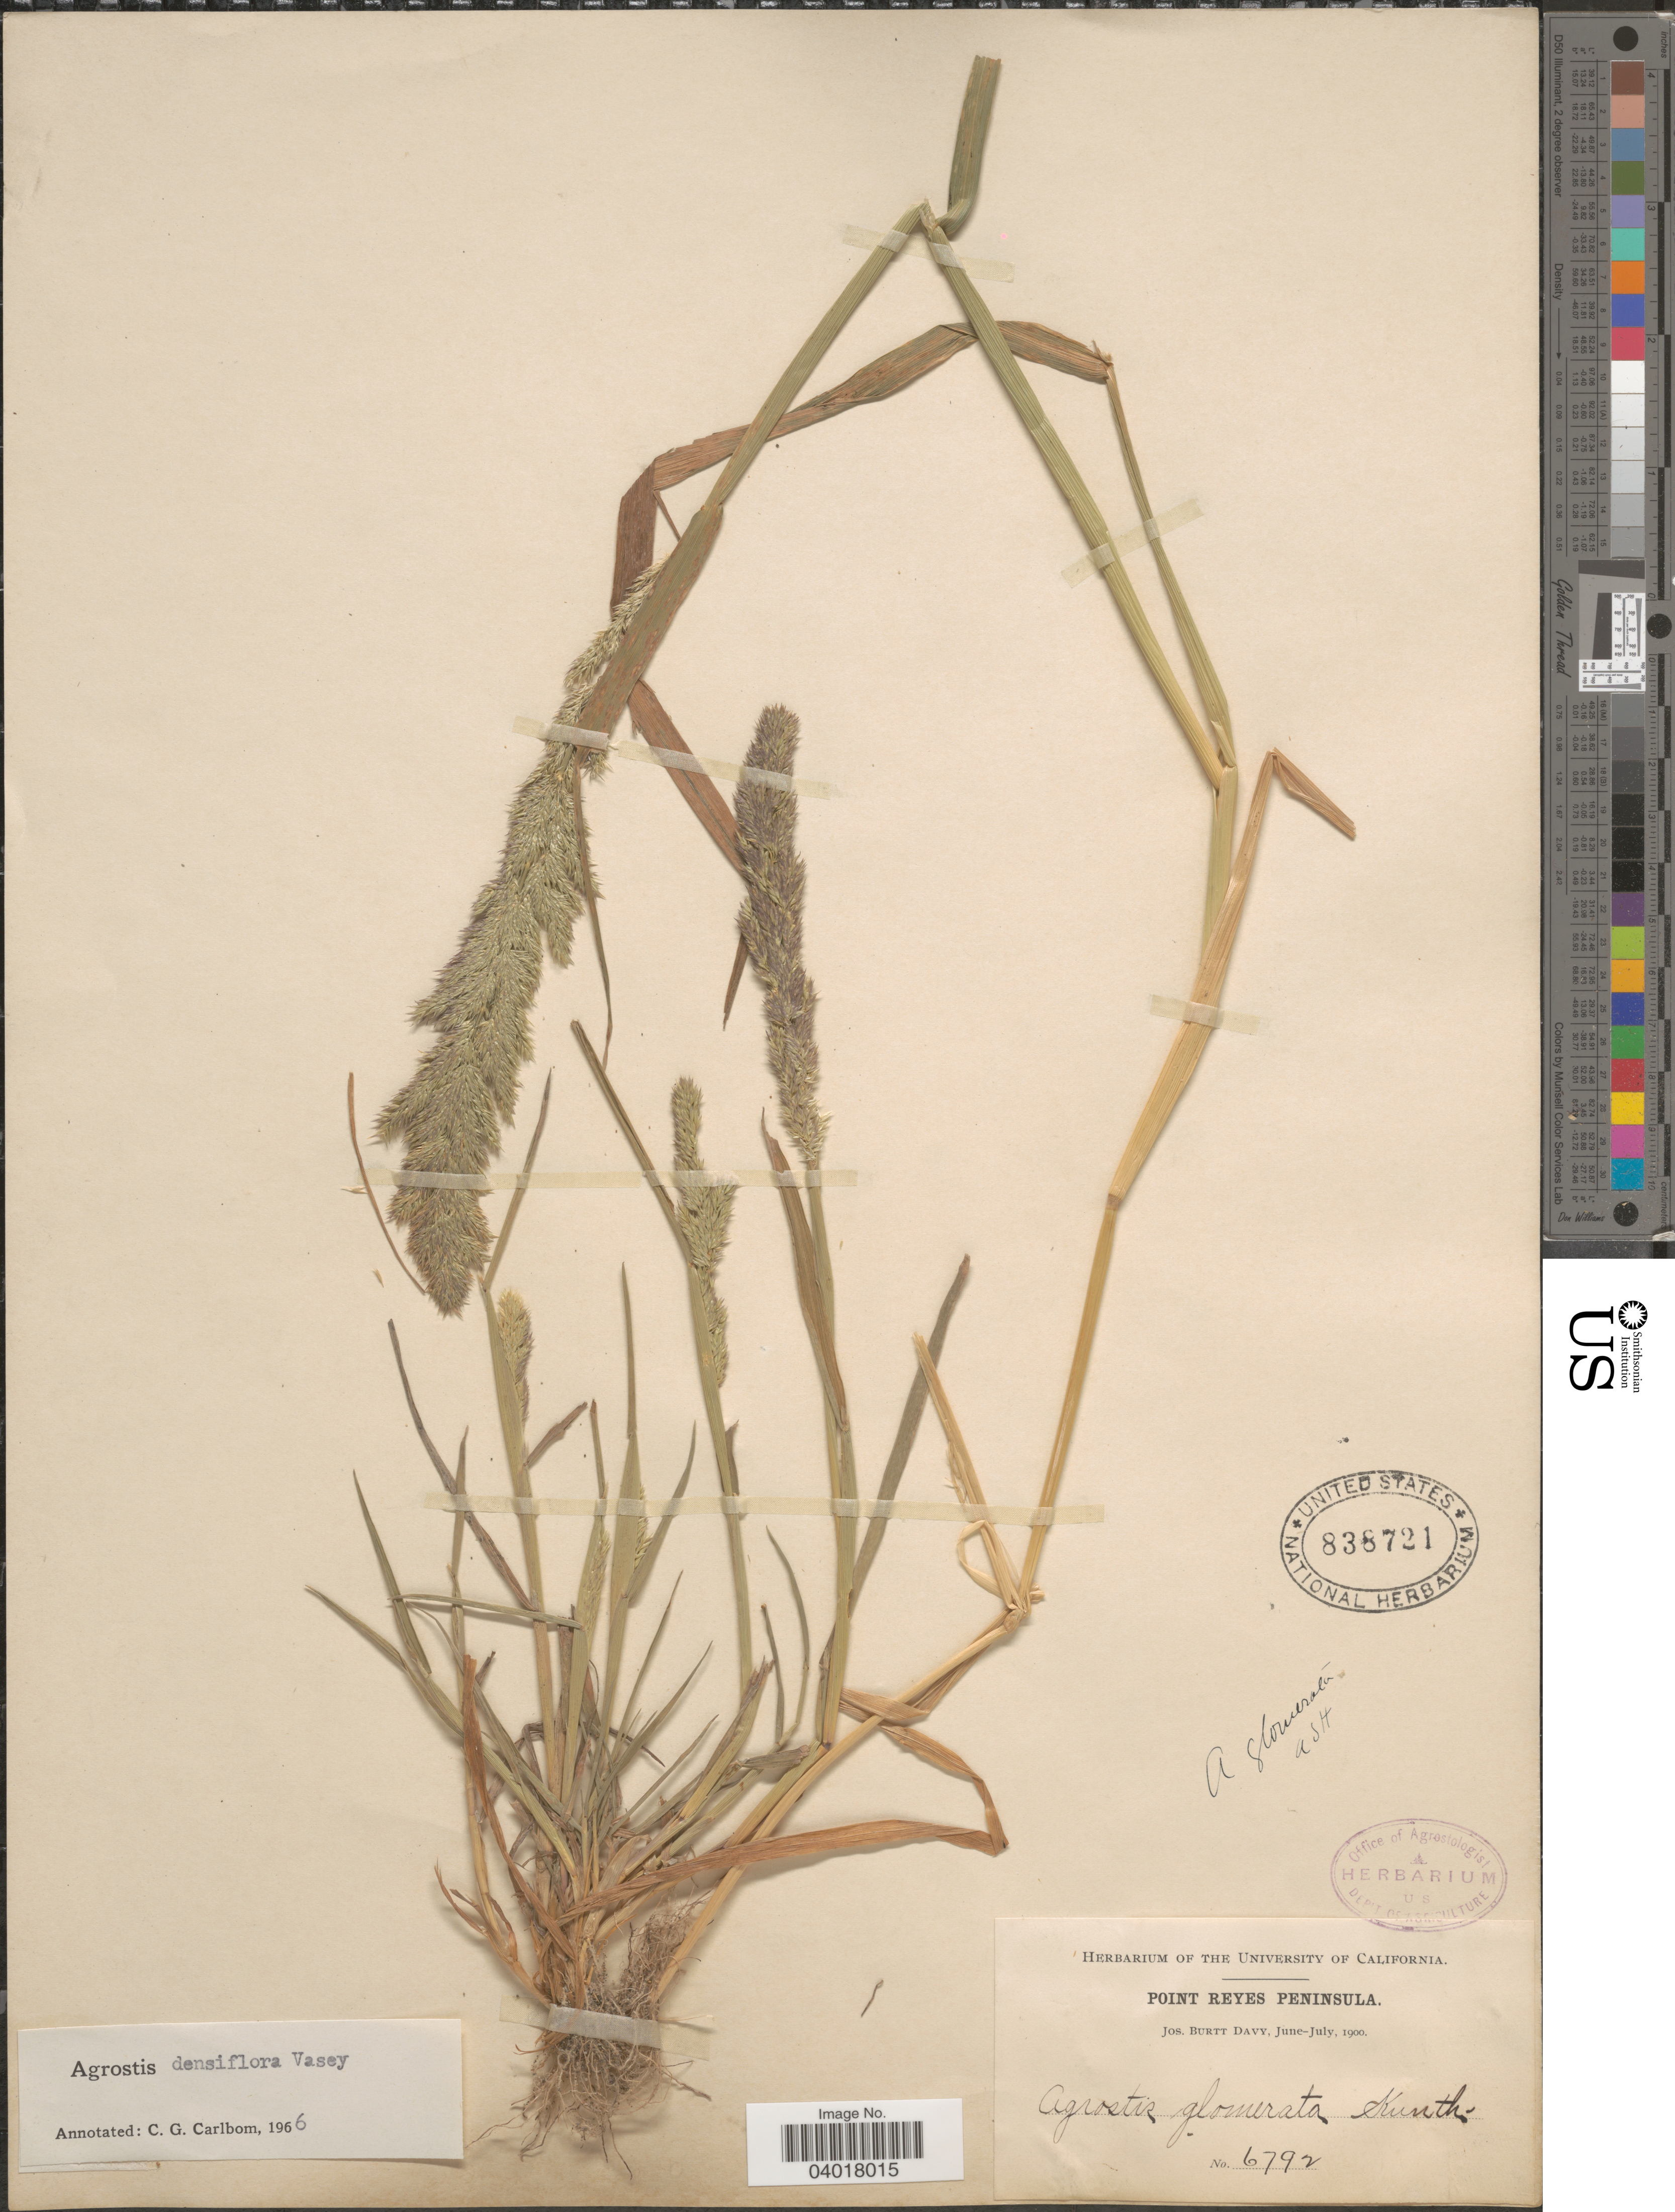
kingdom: Plantae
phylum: Tracheophyta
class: Liliopsida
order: Poales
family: Poaceae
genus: Agrostis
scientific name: Agrostis densiflora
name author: Vasey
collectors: J. Burtt Davy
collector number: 6792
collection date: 1900-06/1900-07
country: United States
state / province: California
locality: Point Reyes Peninsula.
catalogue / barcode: US 838721